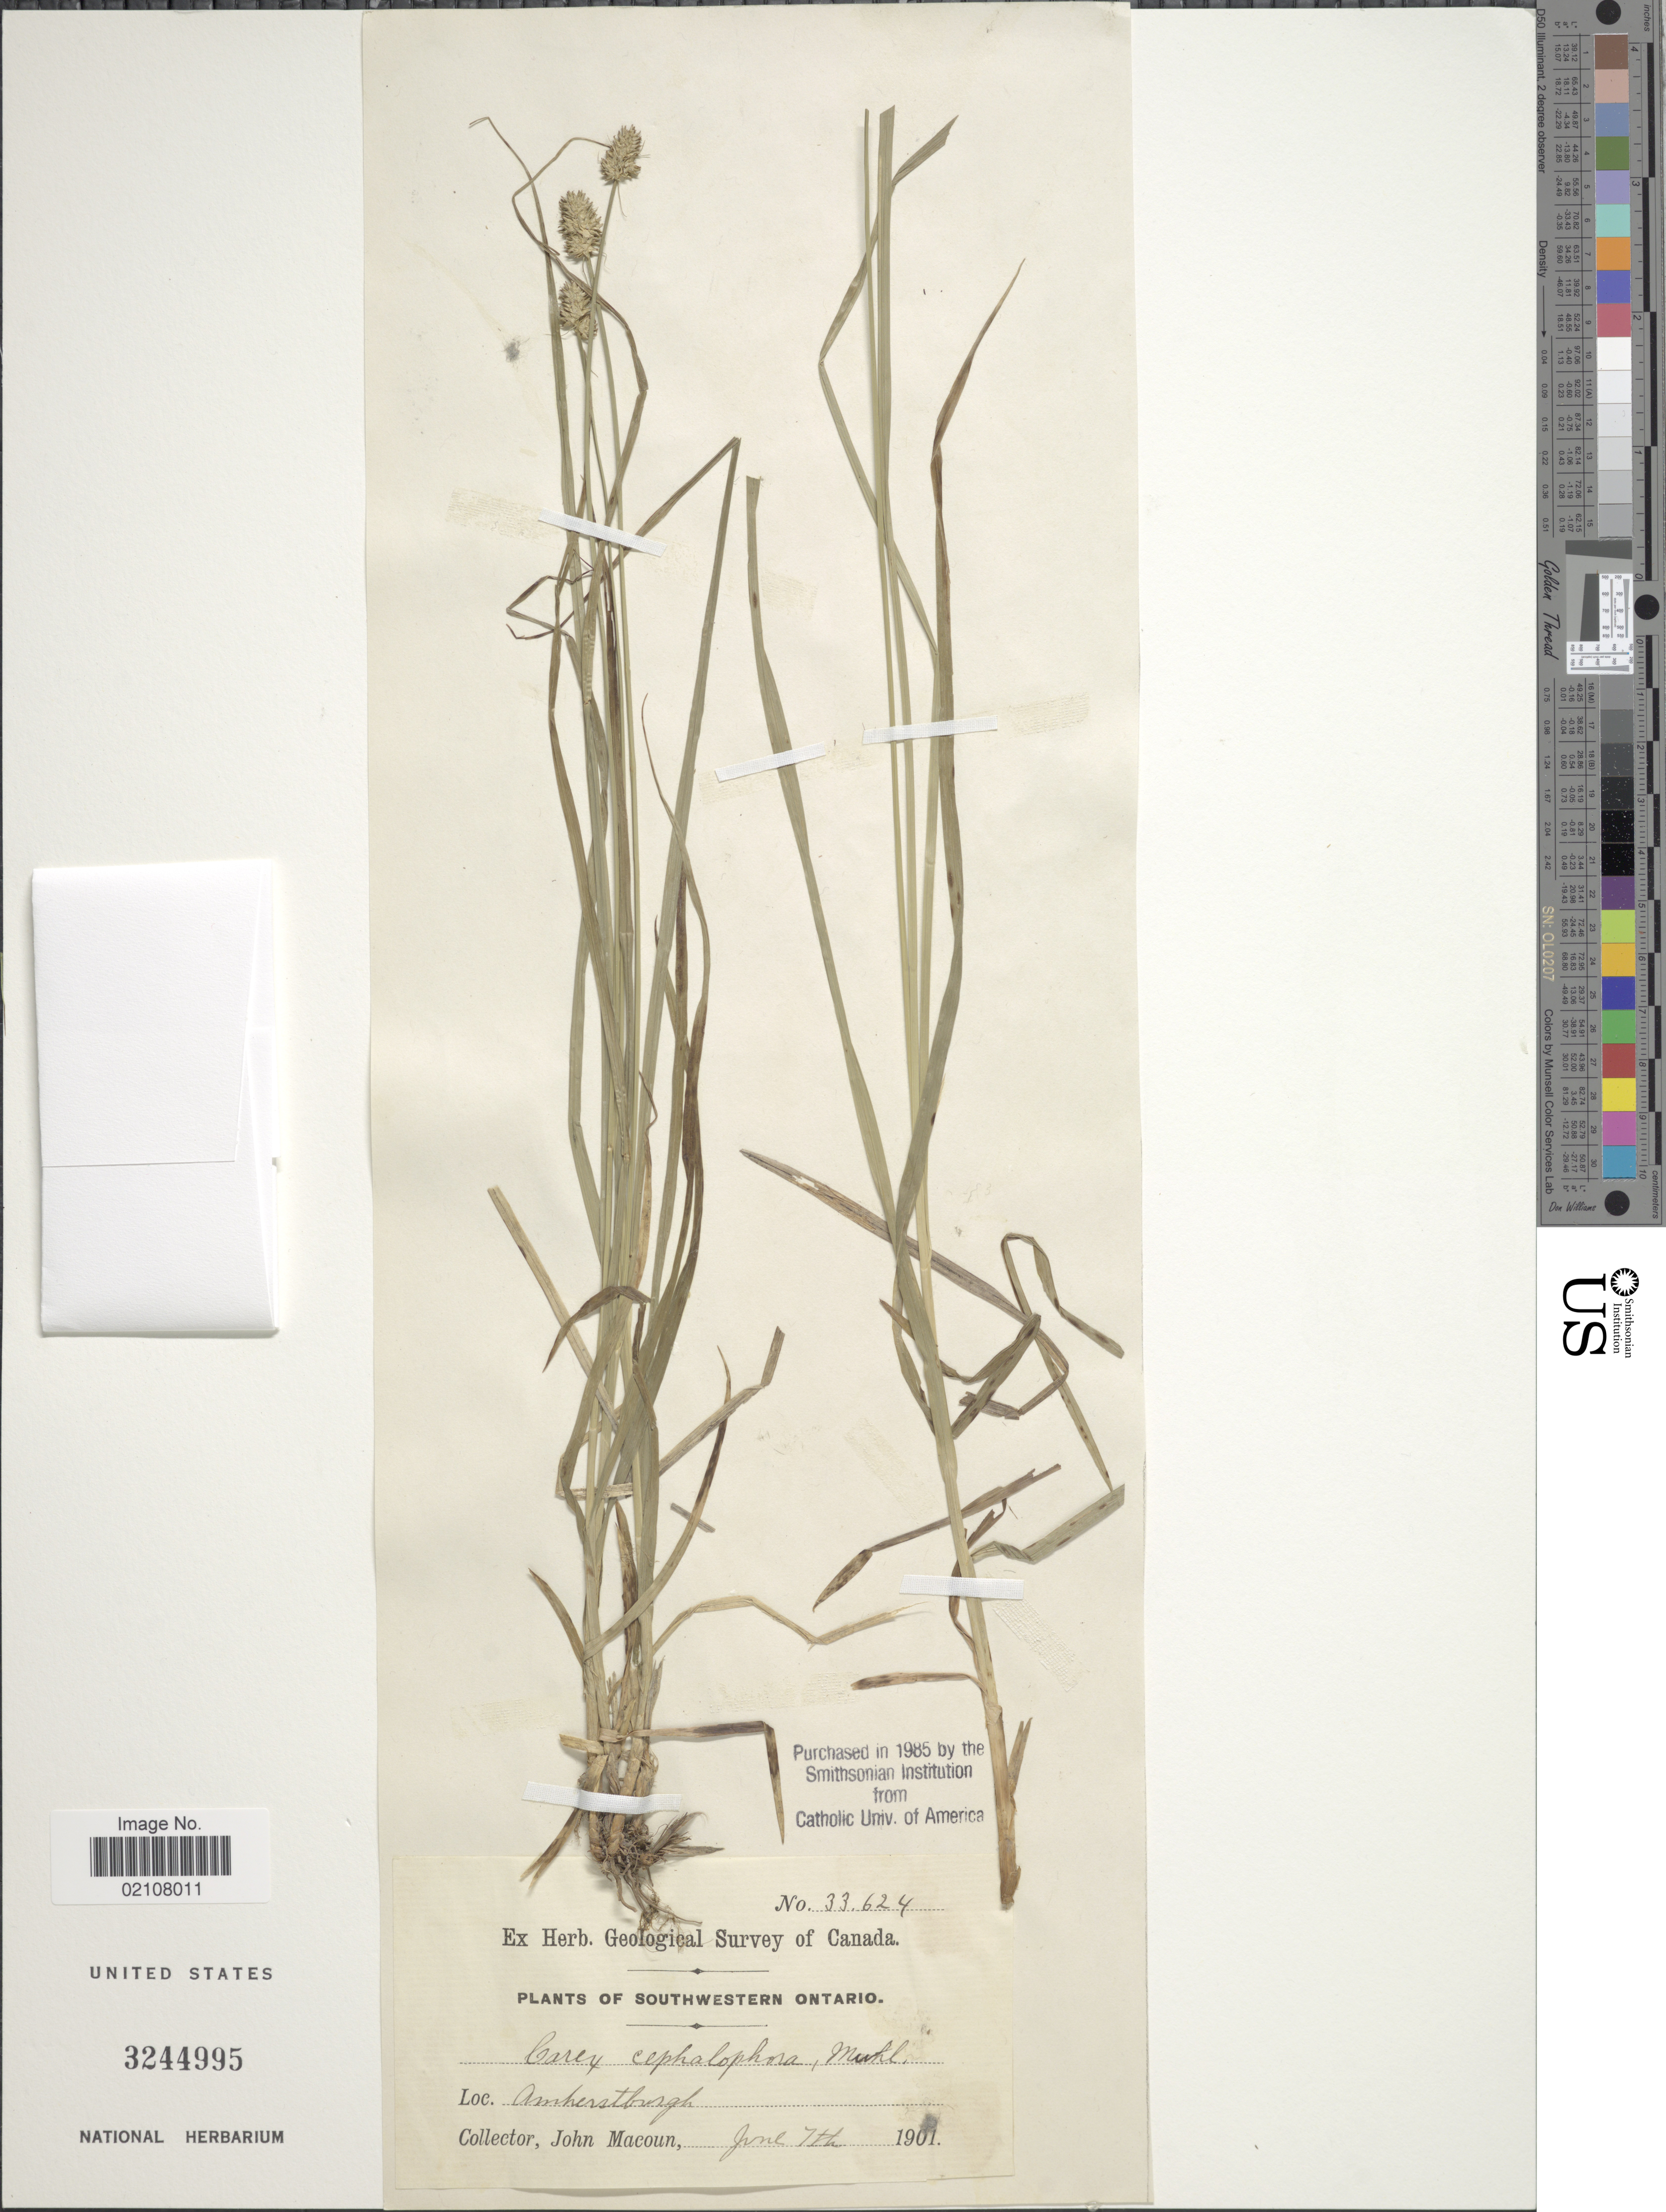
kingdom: Plantae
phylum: Tracheophyta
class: Liliopsida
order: Poales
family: Cyperaceae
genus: Carex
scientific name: Carex cephalophora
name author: Muhl. ex Willd.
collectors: J. Macoun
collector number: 33624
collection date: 1901-06-07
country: Canada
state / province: Ontario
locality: Amherstburgh, Southwestern Ontario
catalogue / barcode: US 3244995